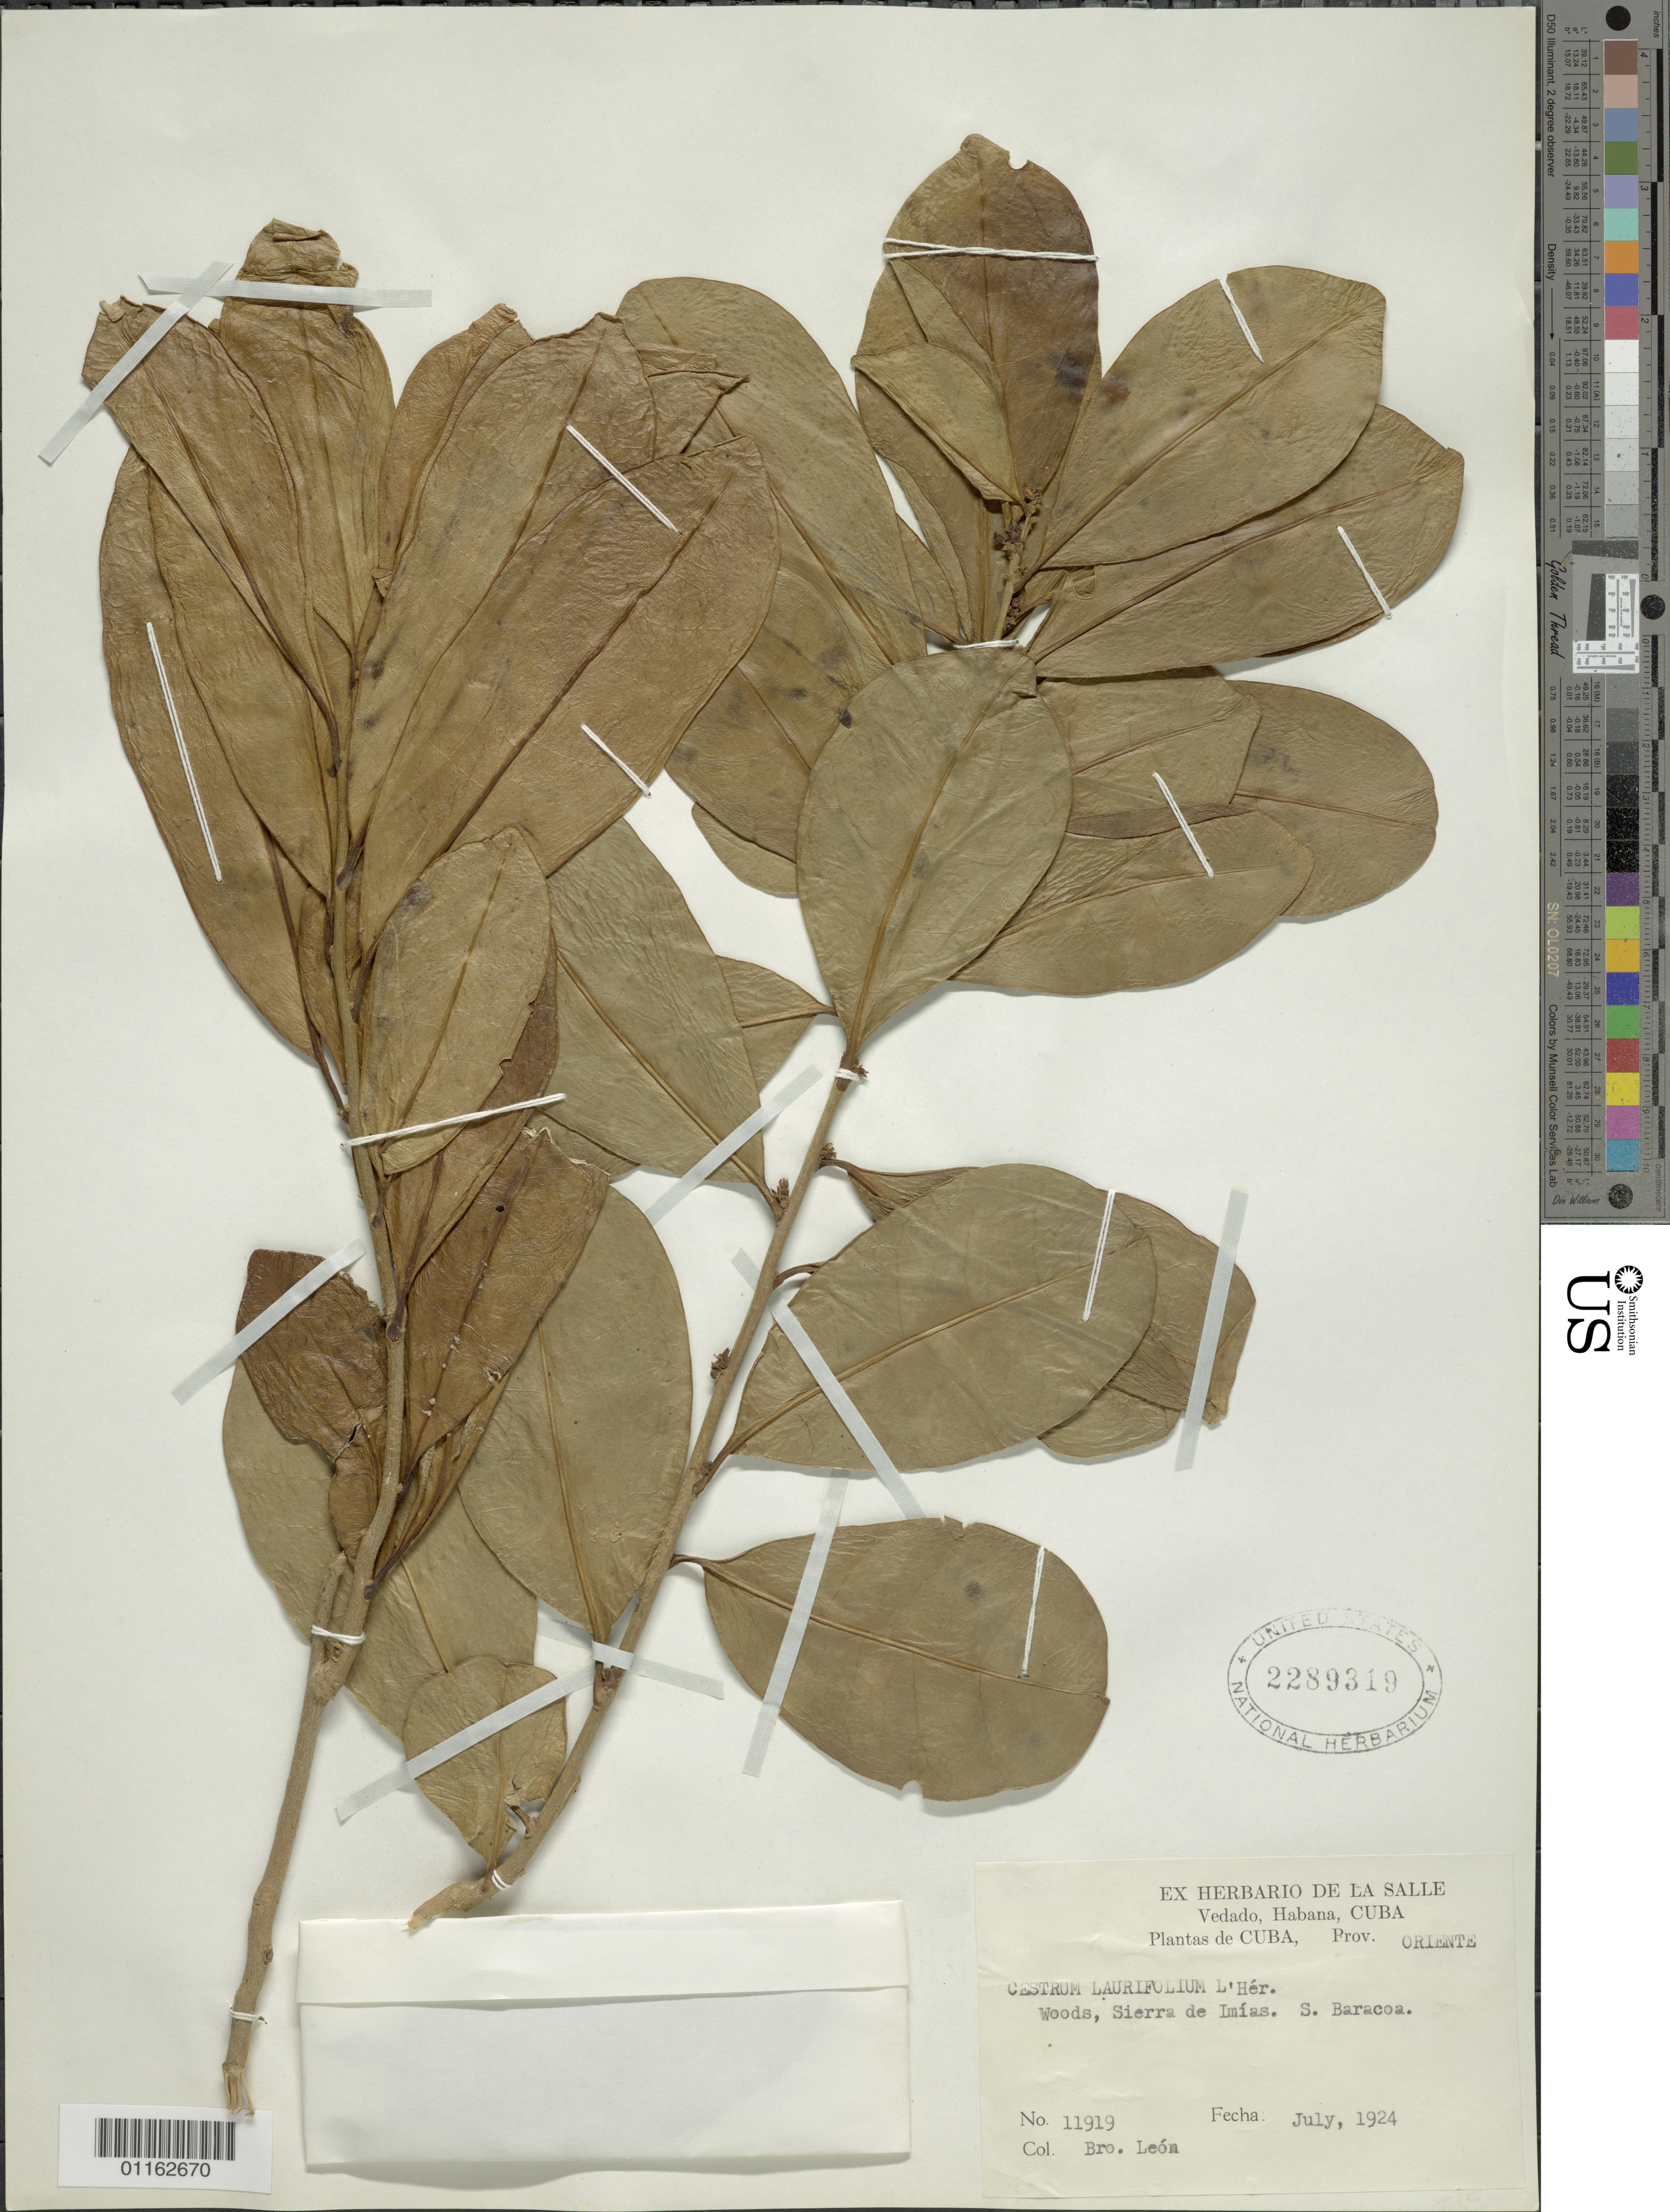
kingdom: Plantae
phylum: Tracheophyta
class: Magnoliopsida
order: Solanales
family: Solanaceae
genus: Cestrum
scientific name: Cestrum laurifolium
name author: L'Hér.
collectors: Bro. León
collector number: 11919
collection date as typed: Jul 1924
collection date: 1924-07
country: Cuba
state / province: Oriente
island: Cuba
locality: Woods, Sierra de Imias. S. Baracoa.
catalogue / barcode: US 2289319